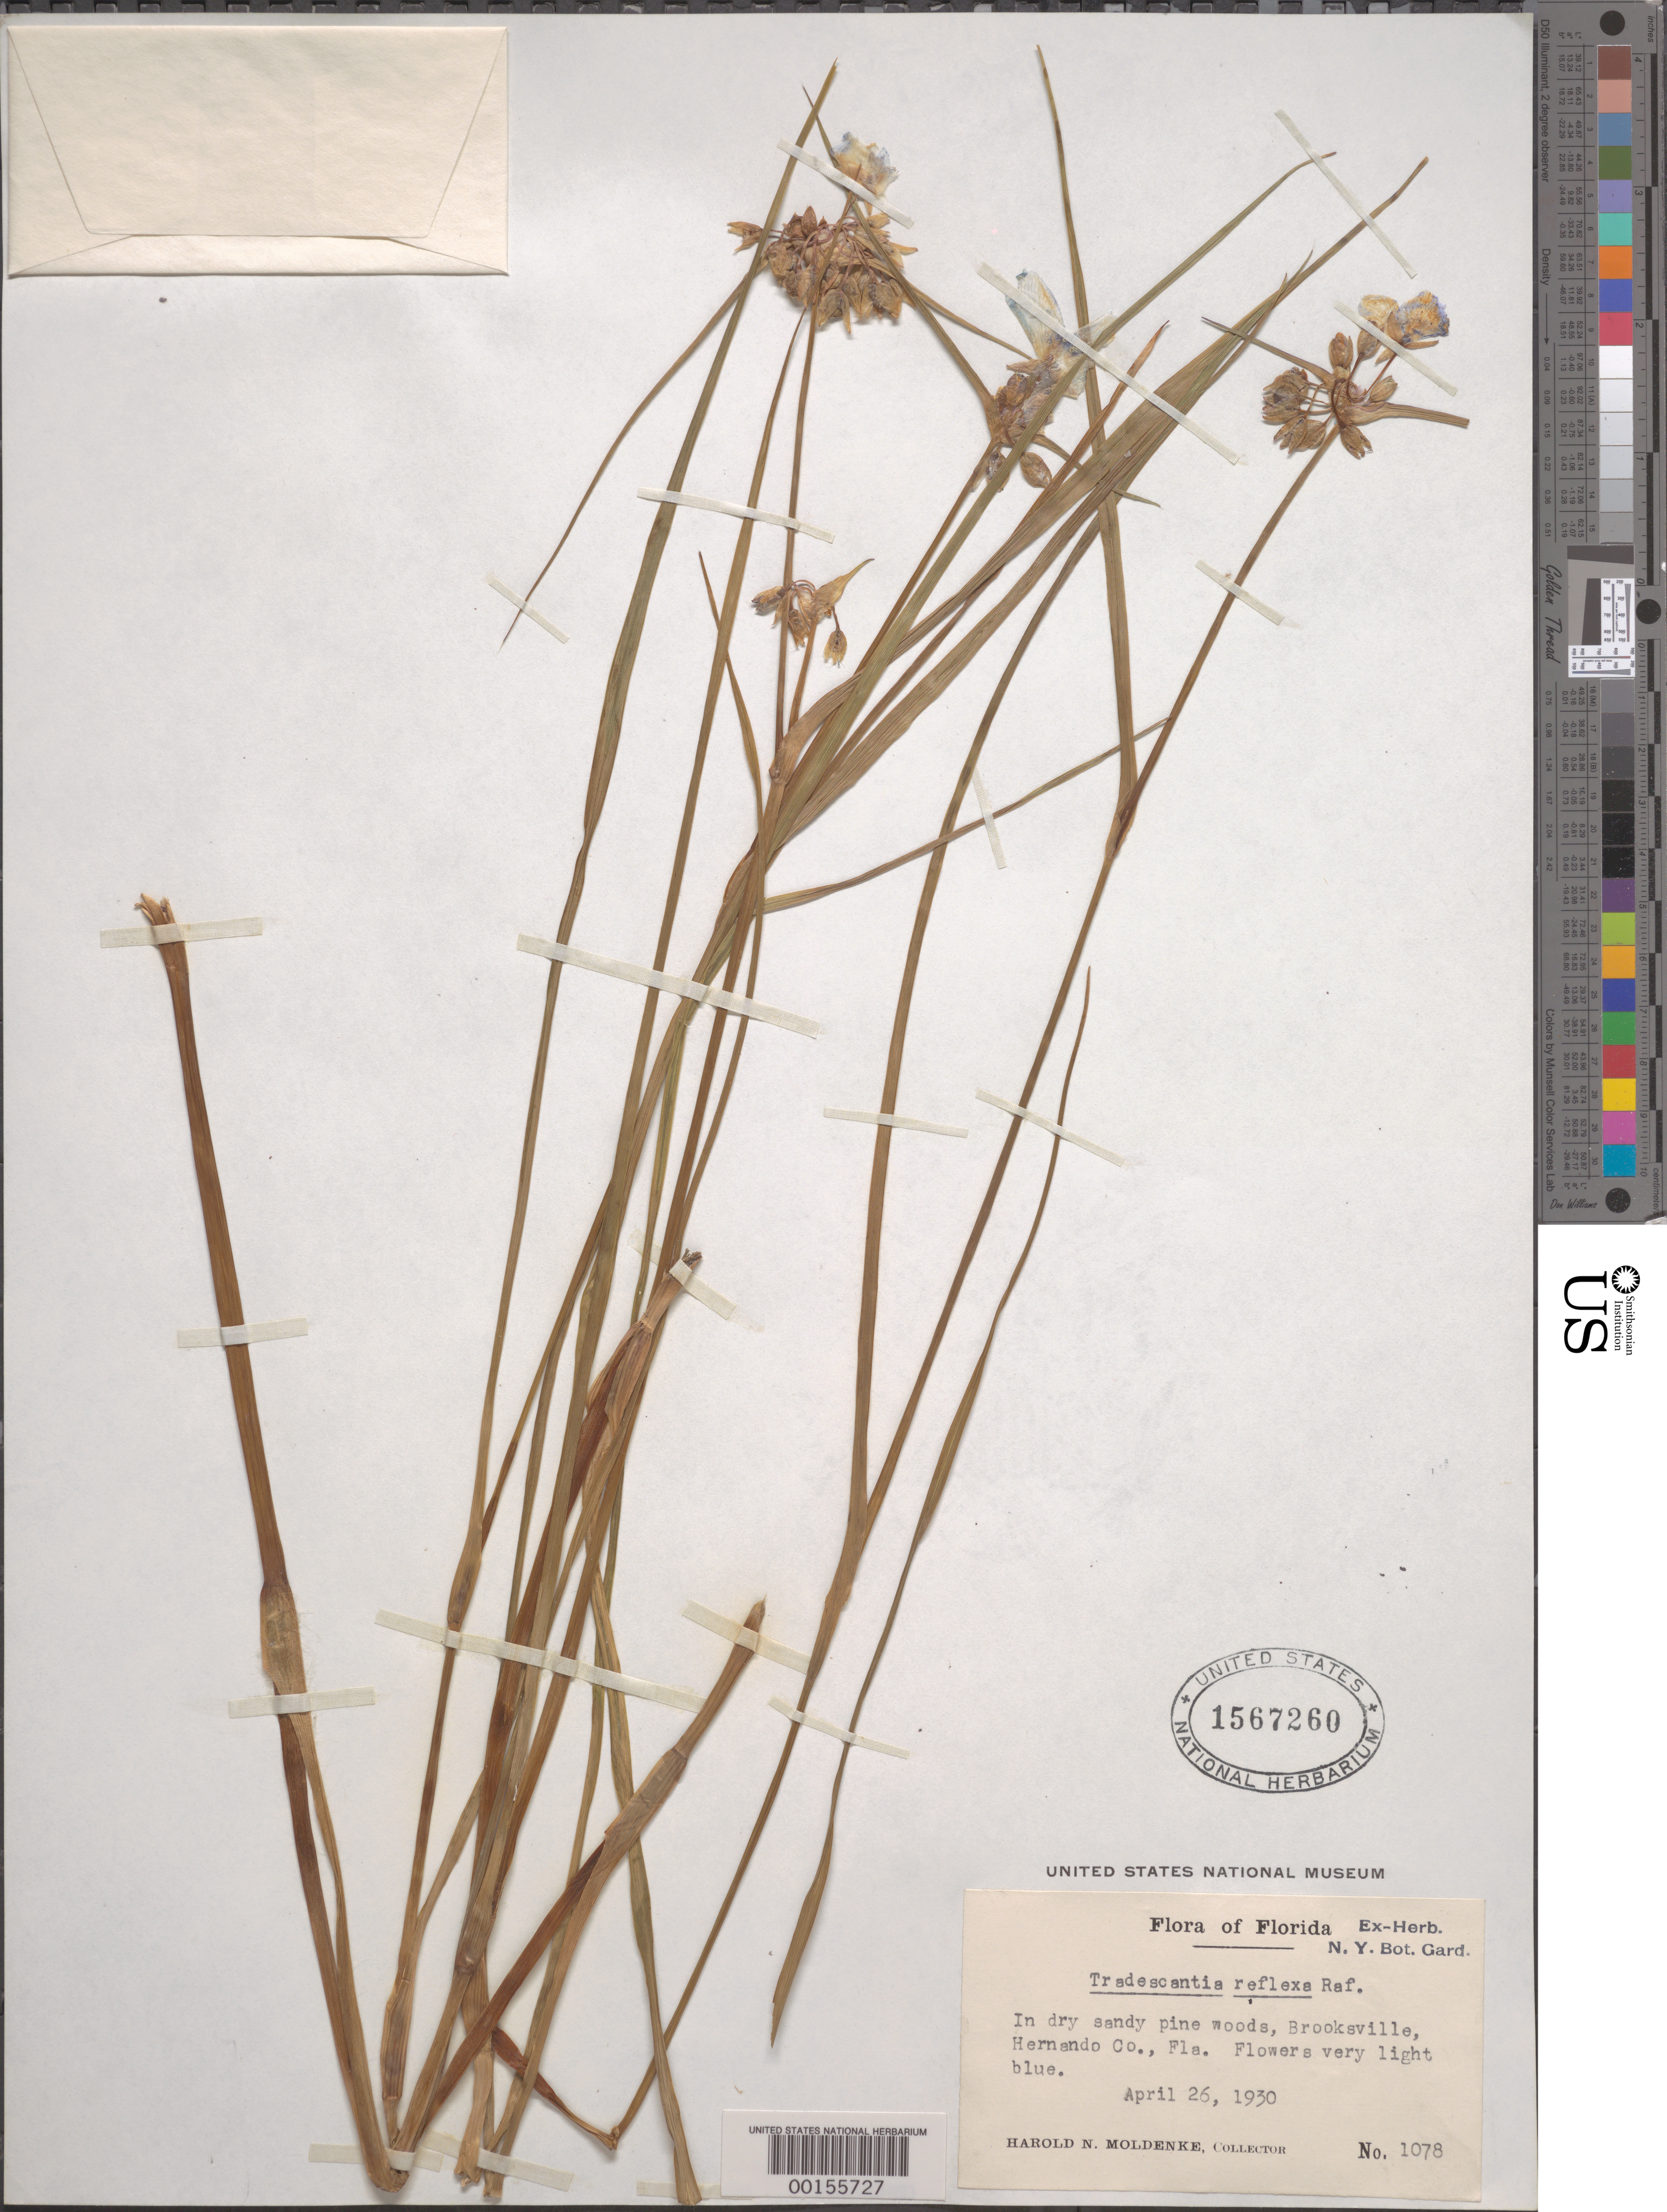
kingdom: Plantae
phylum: Tracheophyta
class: Liliopsida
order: Commelinales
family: Commelinaceae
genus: Tradescantia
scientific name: Tradescantia ohiensis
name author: Raf.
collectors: H. N. Moldenke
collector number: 1078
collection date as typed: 26 Apr 1930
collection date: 1930-04-26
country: United States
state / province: Florida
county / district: Hernando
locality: Brooksville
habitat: Dry, sandy pine woods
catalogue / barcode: US 1567260